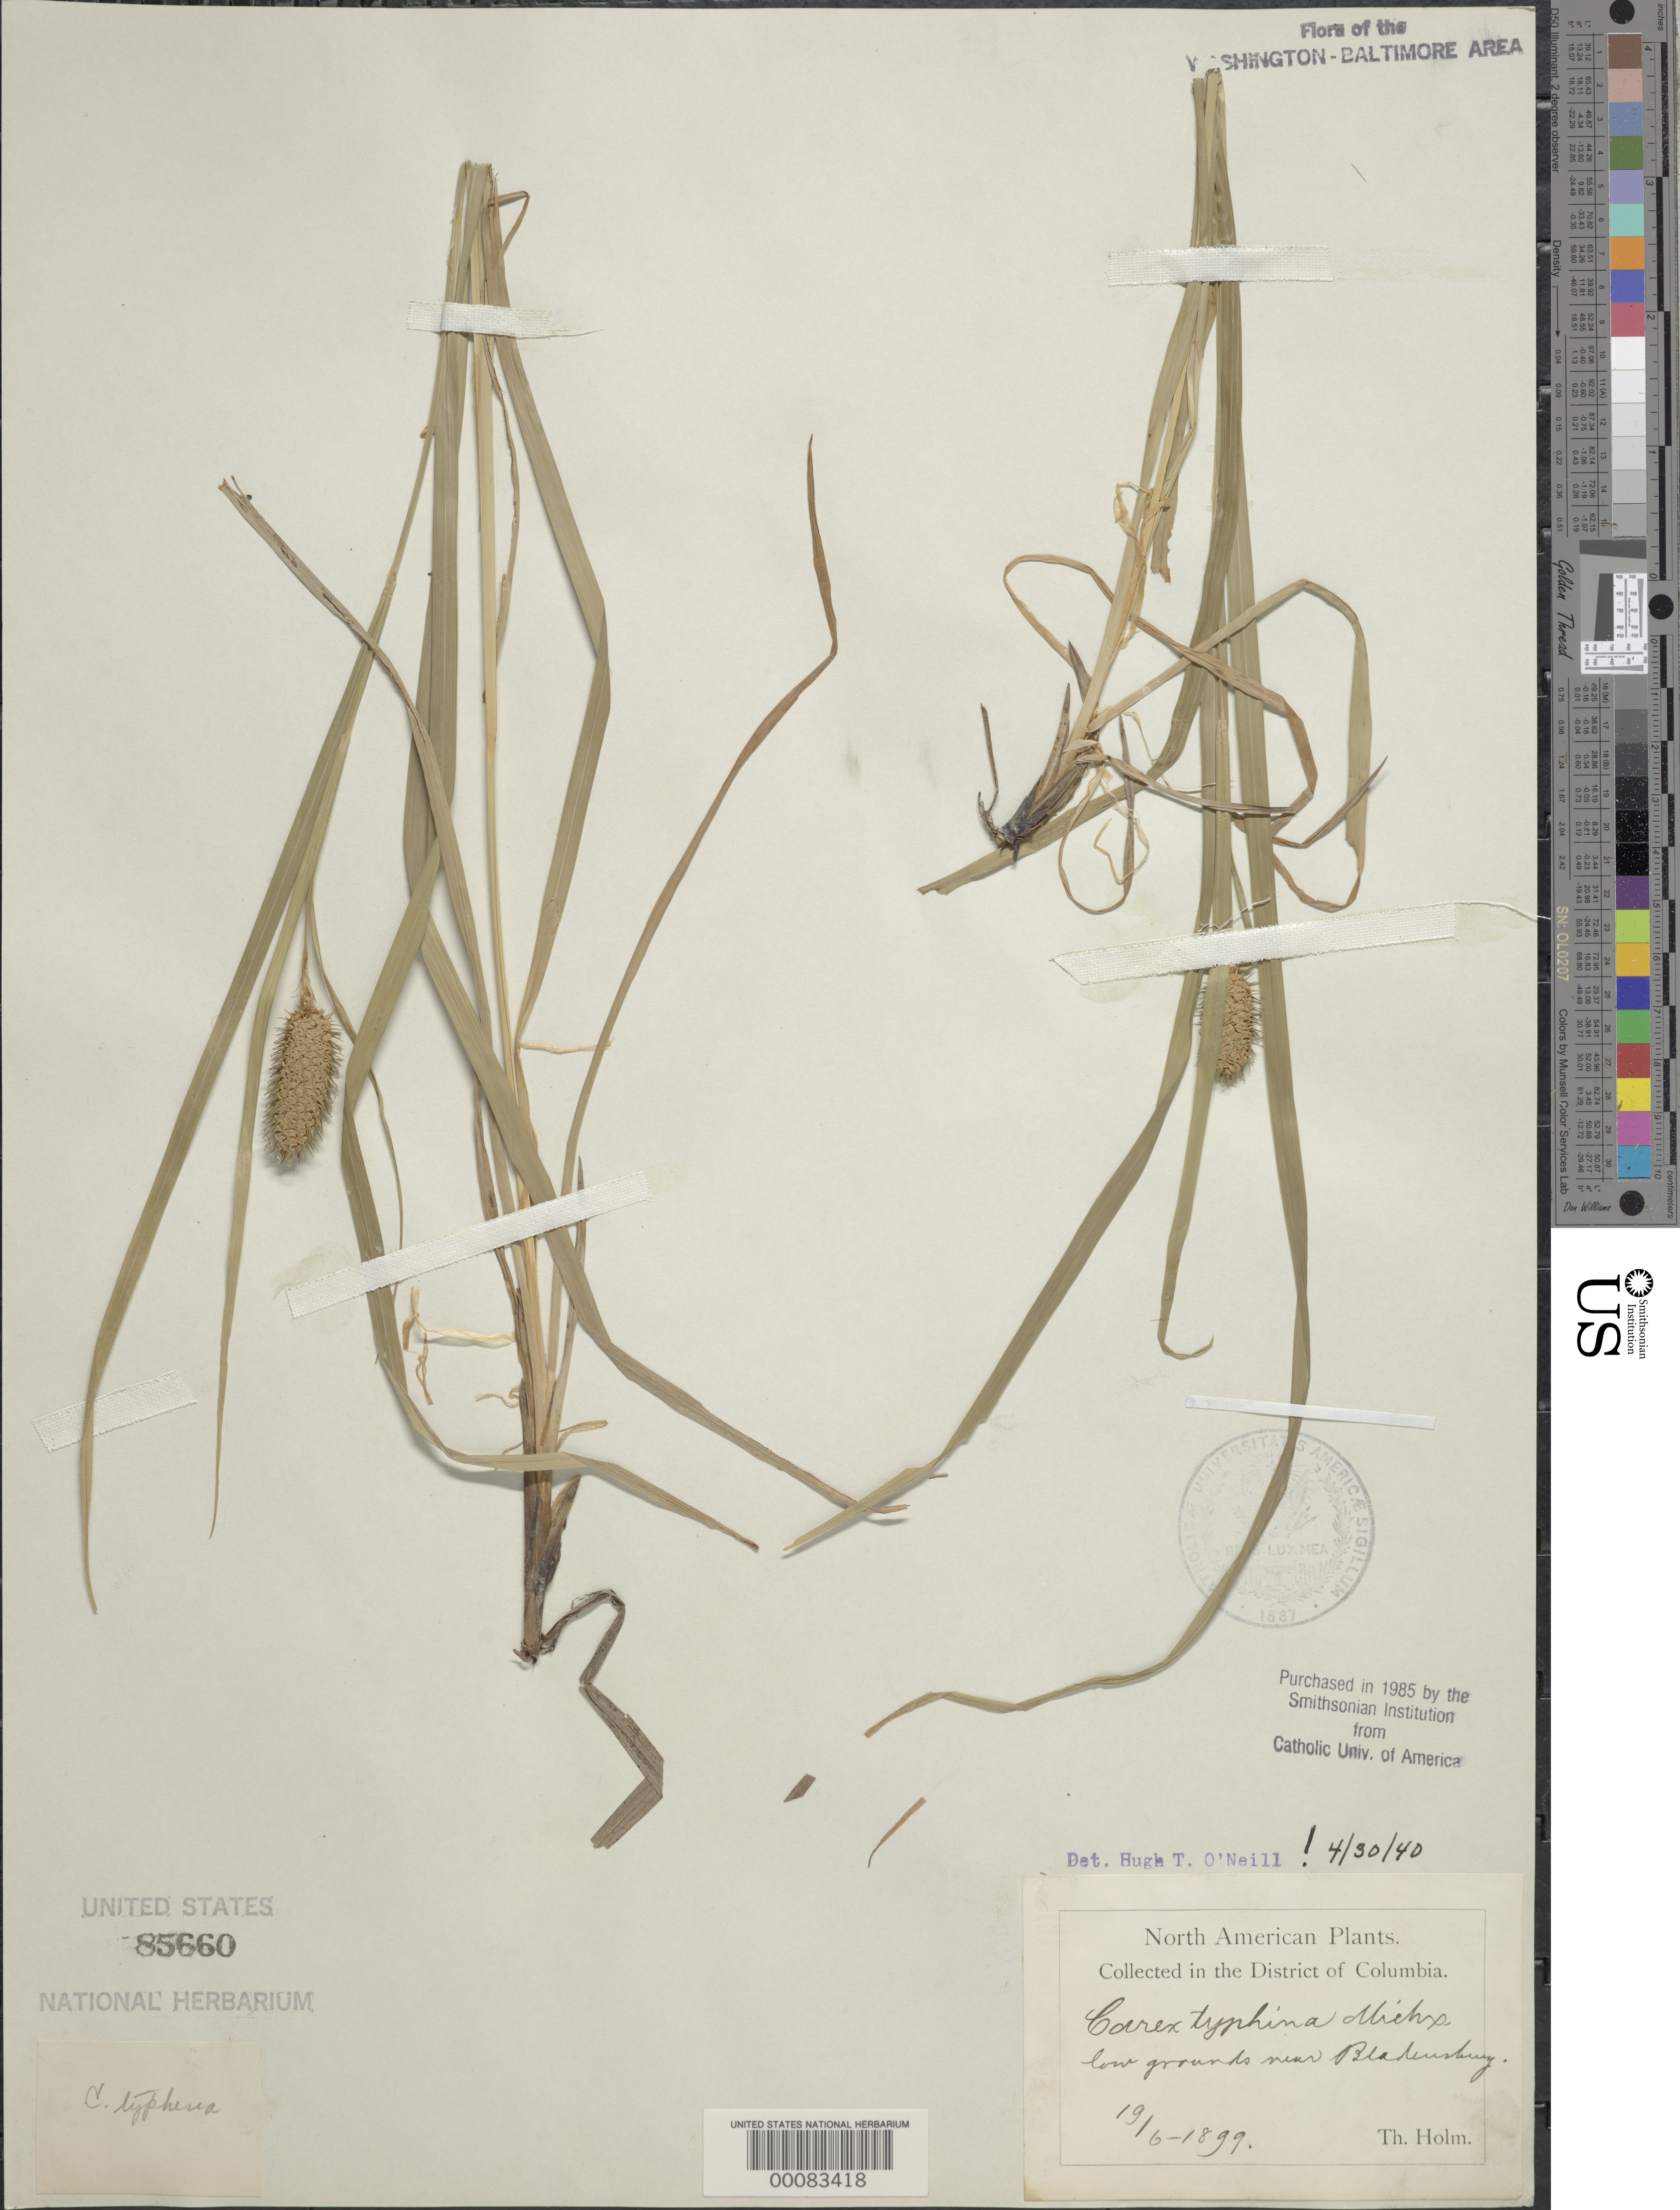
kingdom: Plantae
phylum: Tracheophyta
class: Liliopsida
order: Poales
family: Cyperaceae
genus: Carex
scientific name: Carex typhina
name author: Michx.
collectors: T. Holm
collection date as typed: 19 Jun 1899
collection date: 1899-06-19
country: United States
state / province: Maryland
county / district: Prince George's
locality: Near Bladensburg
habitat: Low grounds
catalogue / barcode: US 85660